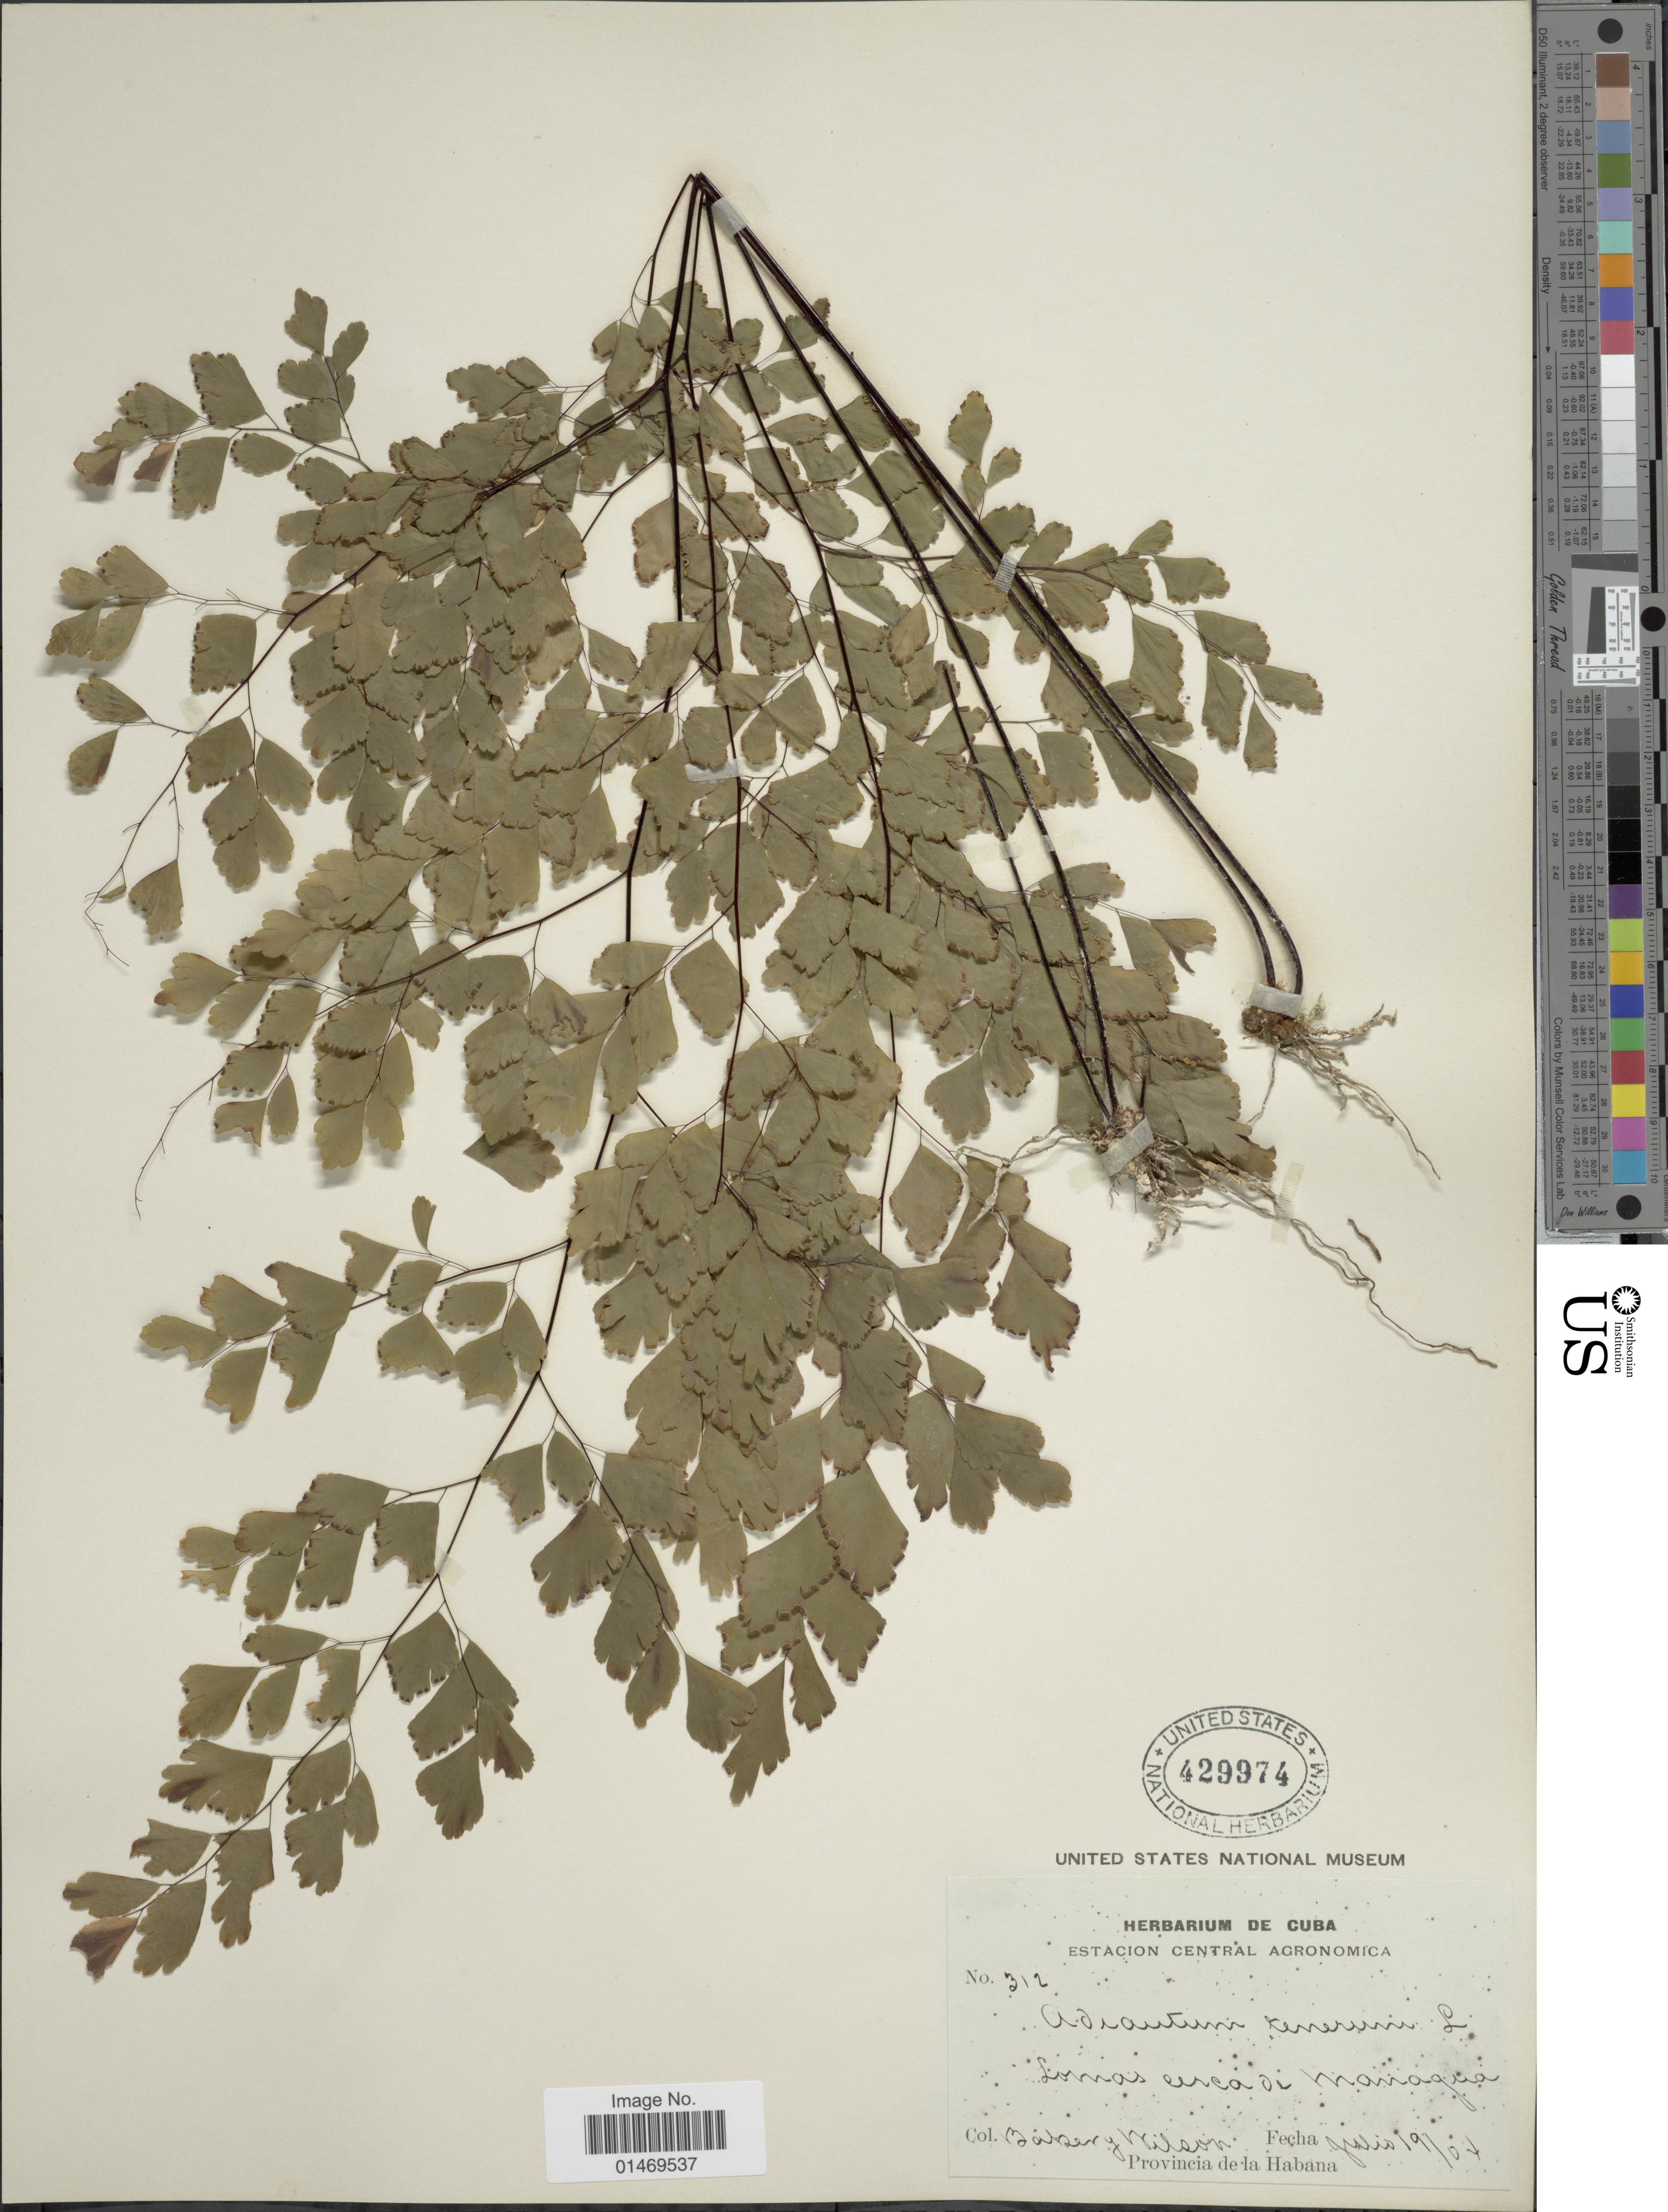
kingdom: Plantae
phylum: Tracheophyta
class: Polypodiopsida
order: Polypodiales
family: Pteridaceae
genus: Adiantum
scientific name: Adiantum tenerum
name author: Sw.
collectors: -. Baber & -- Wilson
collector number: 312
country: Cuba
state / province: La Habana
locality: Lomas cerca de Managua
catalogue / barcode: US 429974